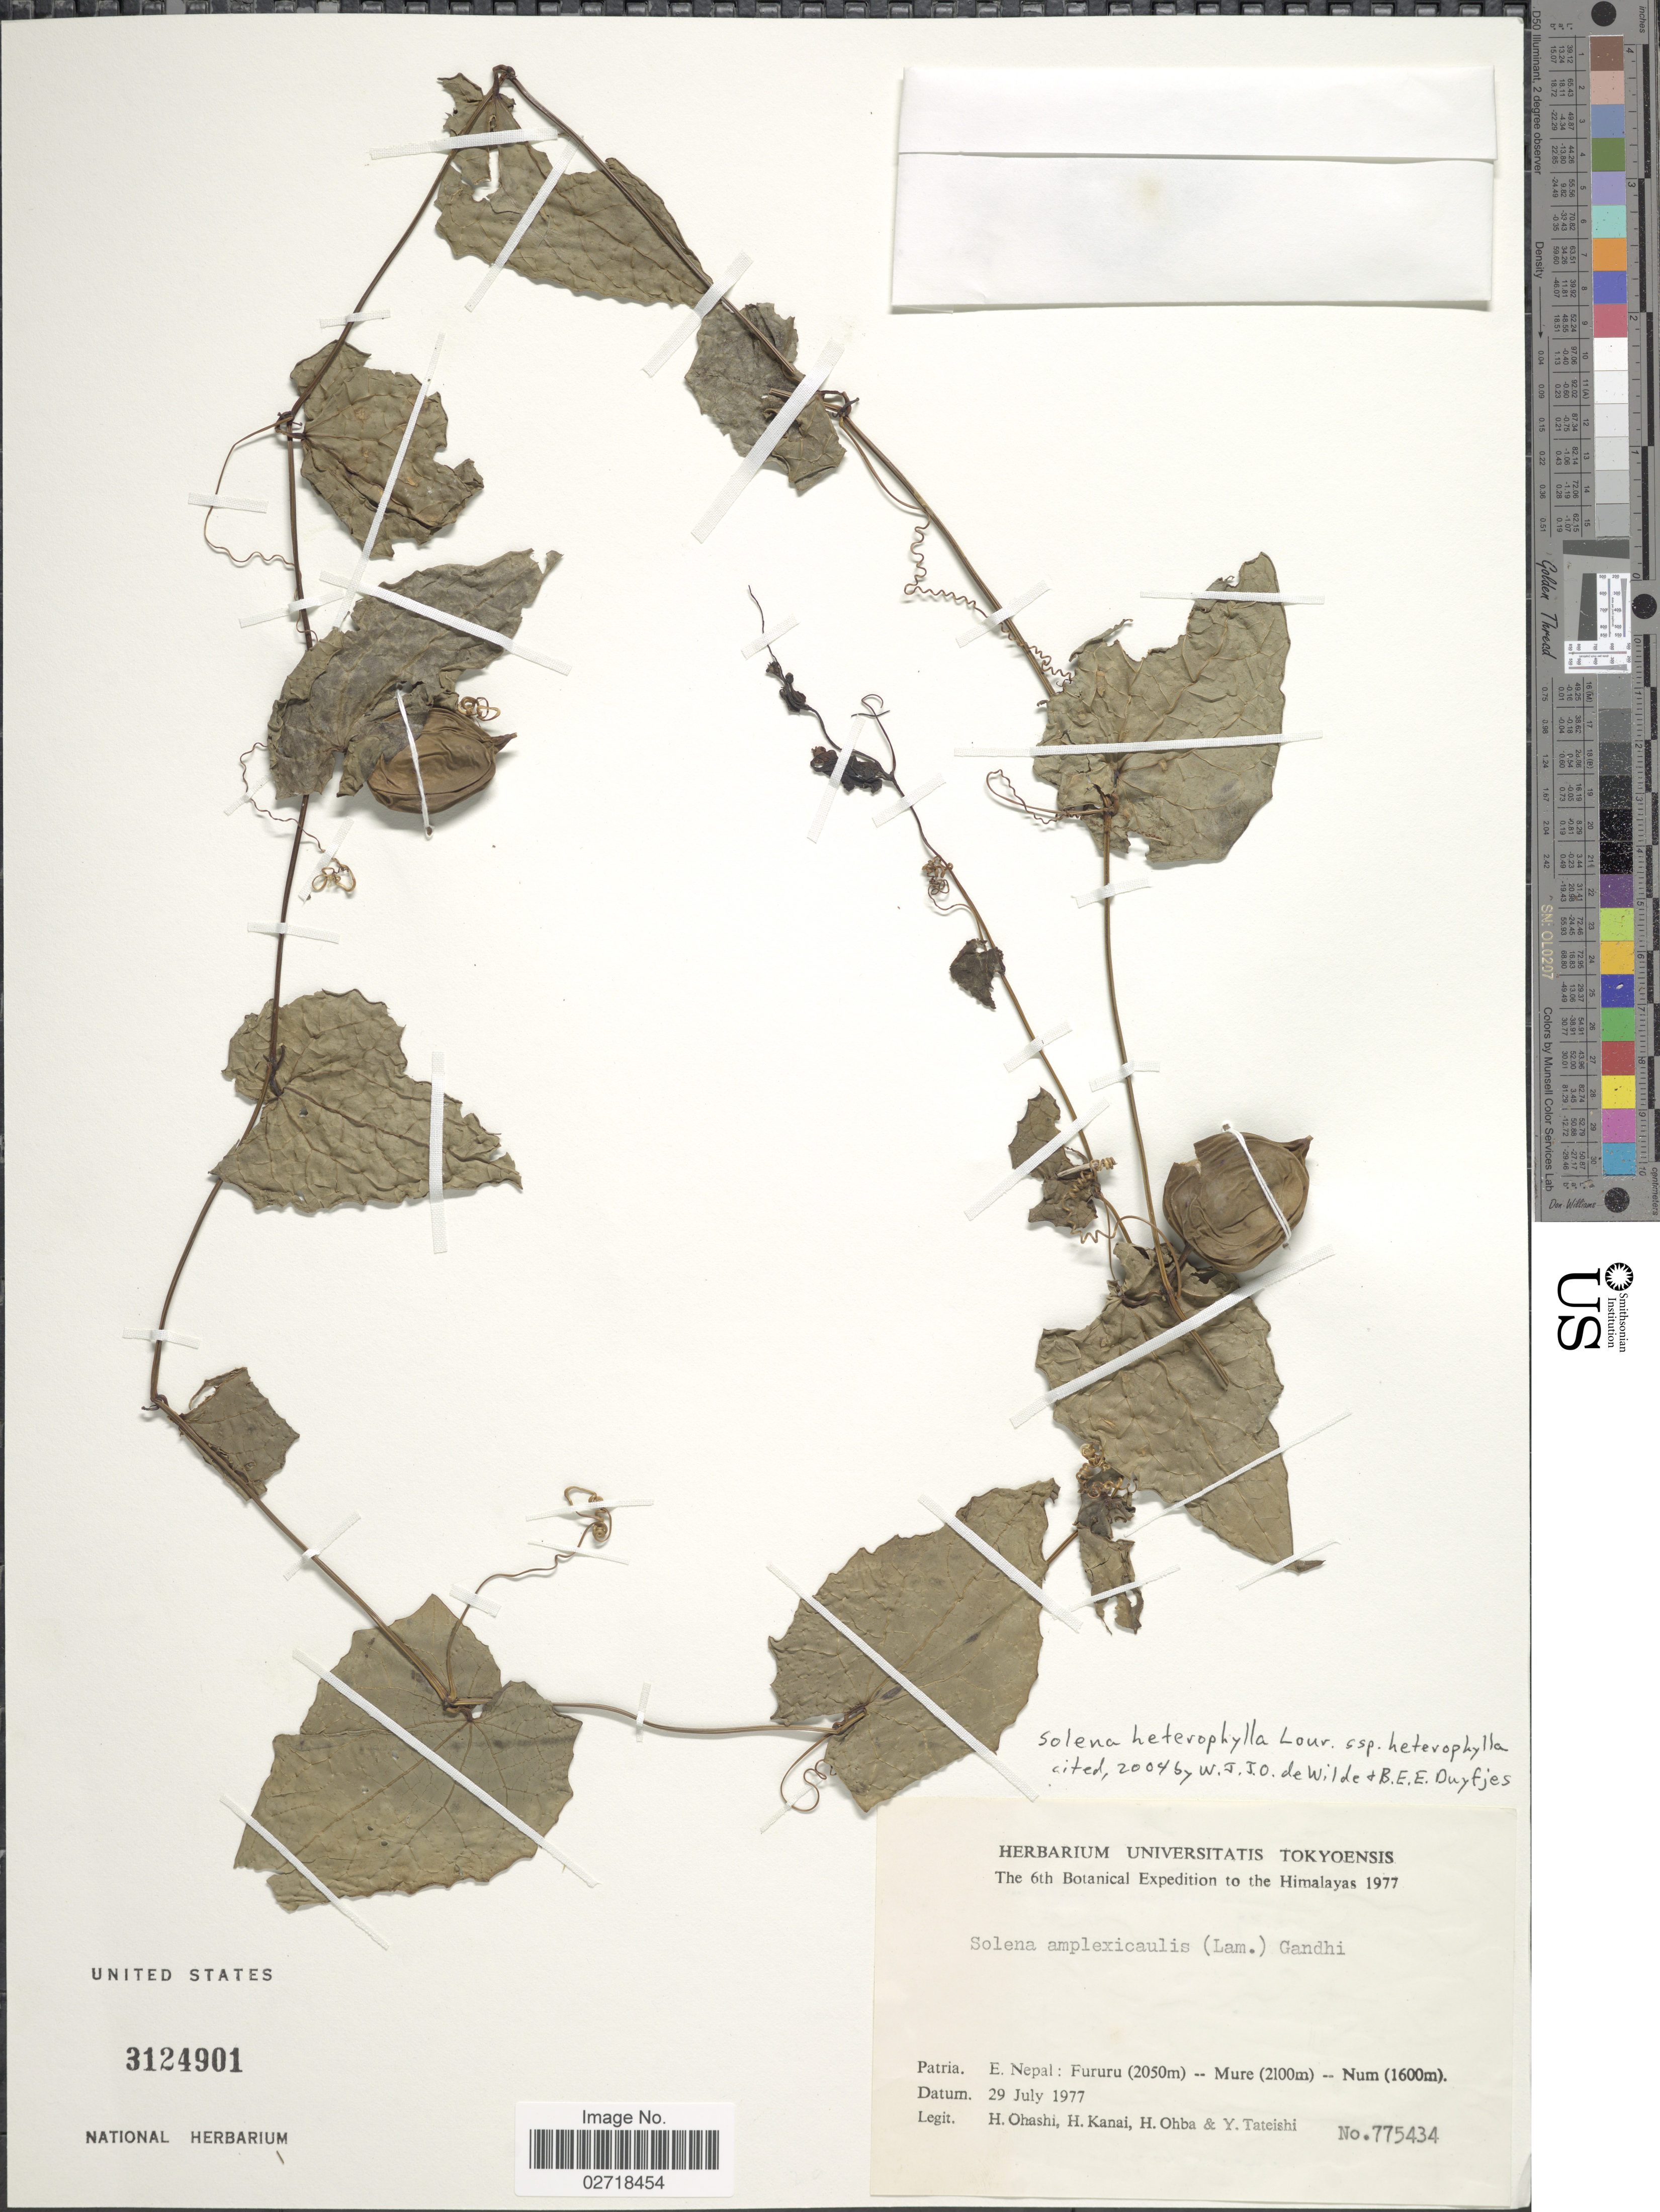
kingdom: Plantae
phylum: Tracheophyta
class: Magnoliopsida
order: Cucurbitales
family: Cucurbitaceae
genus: Solena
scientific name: Solena heterophylla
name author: Lour.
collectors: H. Ohashi, H. Kanai, H. Ohba & Y. Tateishi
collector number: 775434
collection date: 1977-07-29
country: Nepal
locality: E. Nepal: fururu -- Mure -- Num. Himalayas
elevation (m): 1600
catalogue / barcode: US 3124901